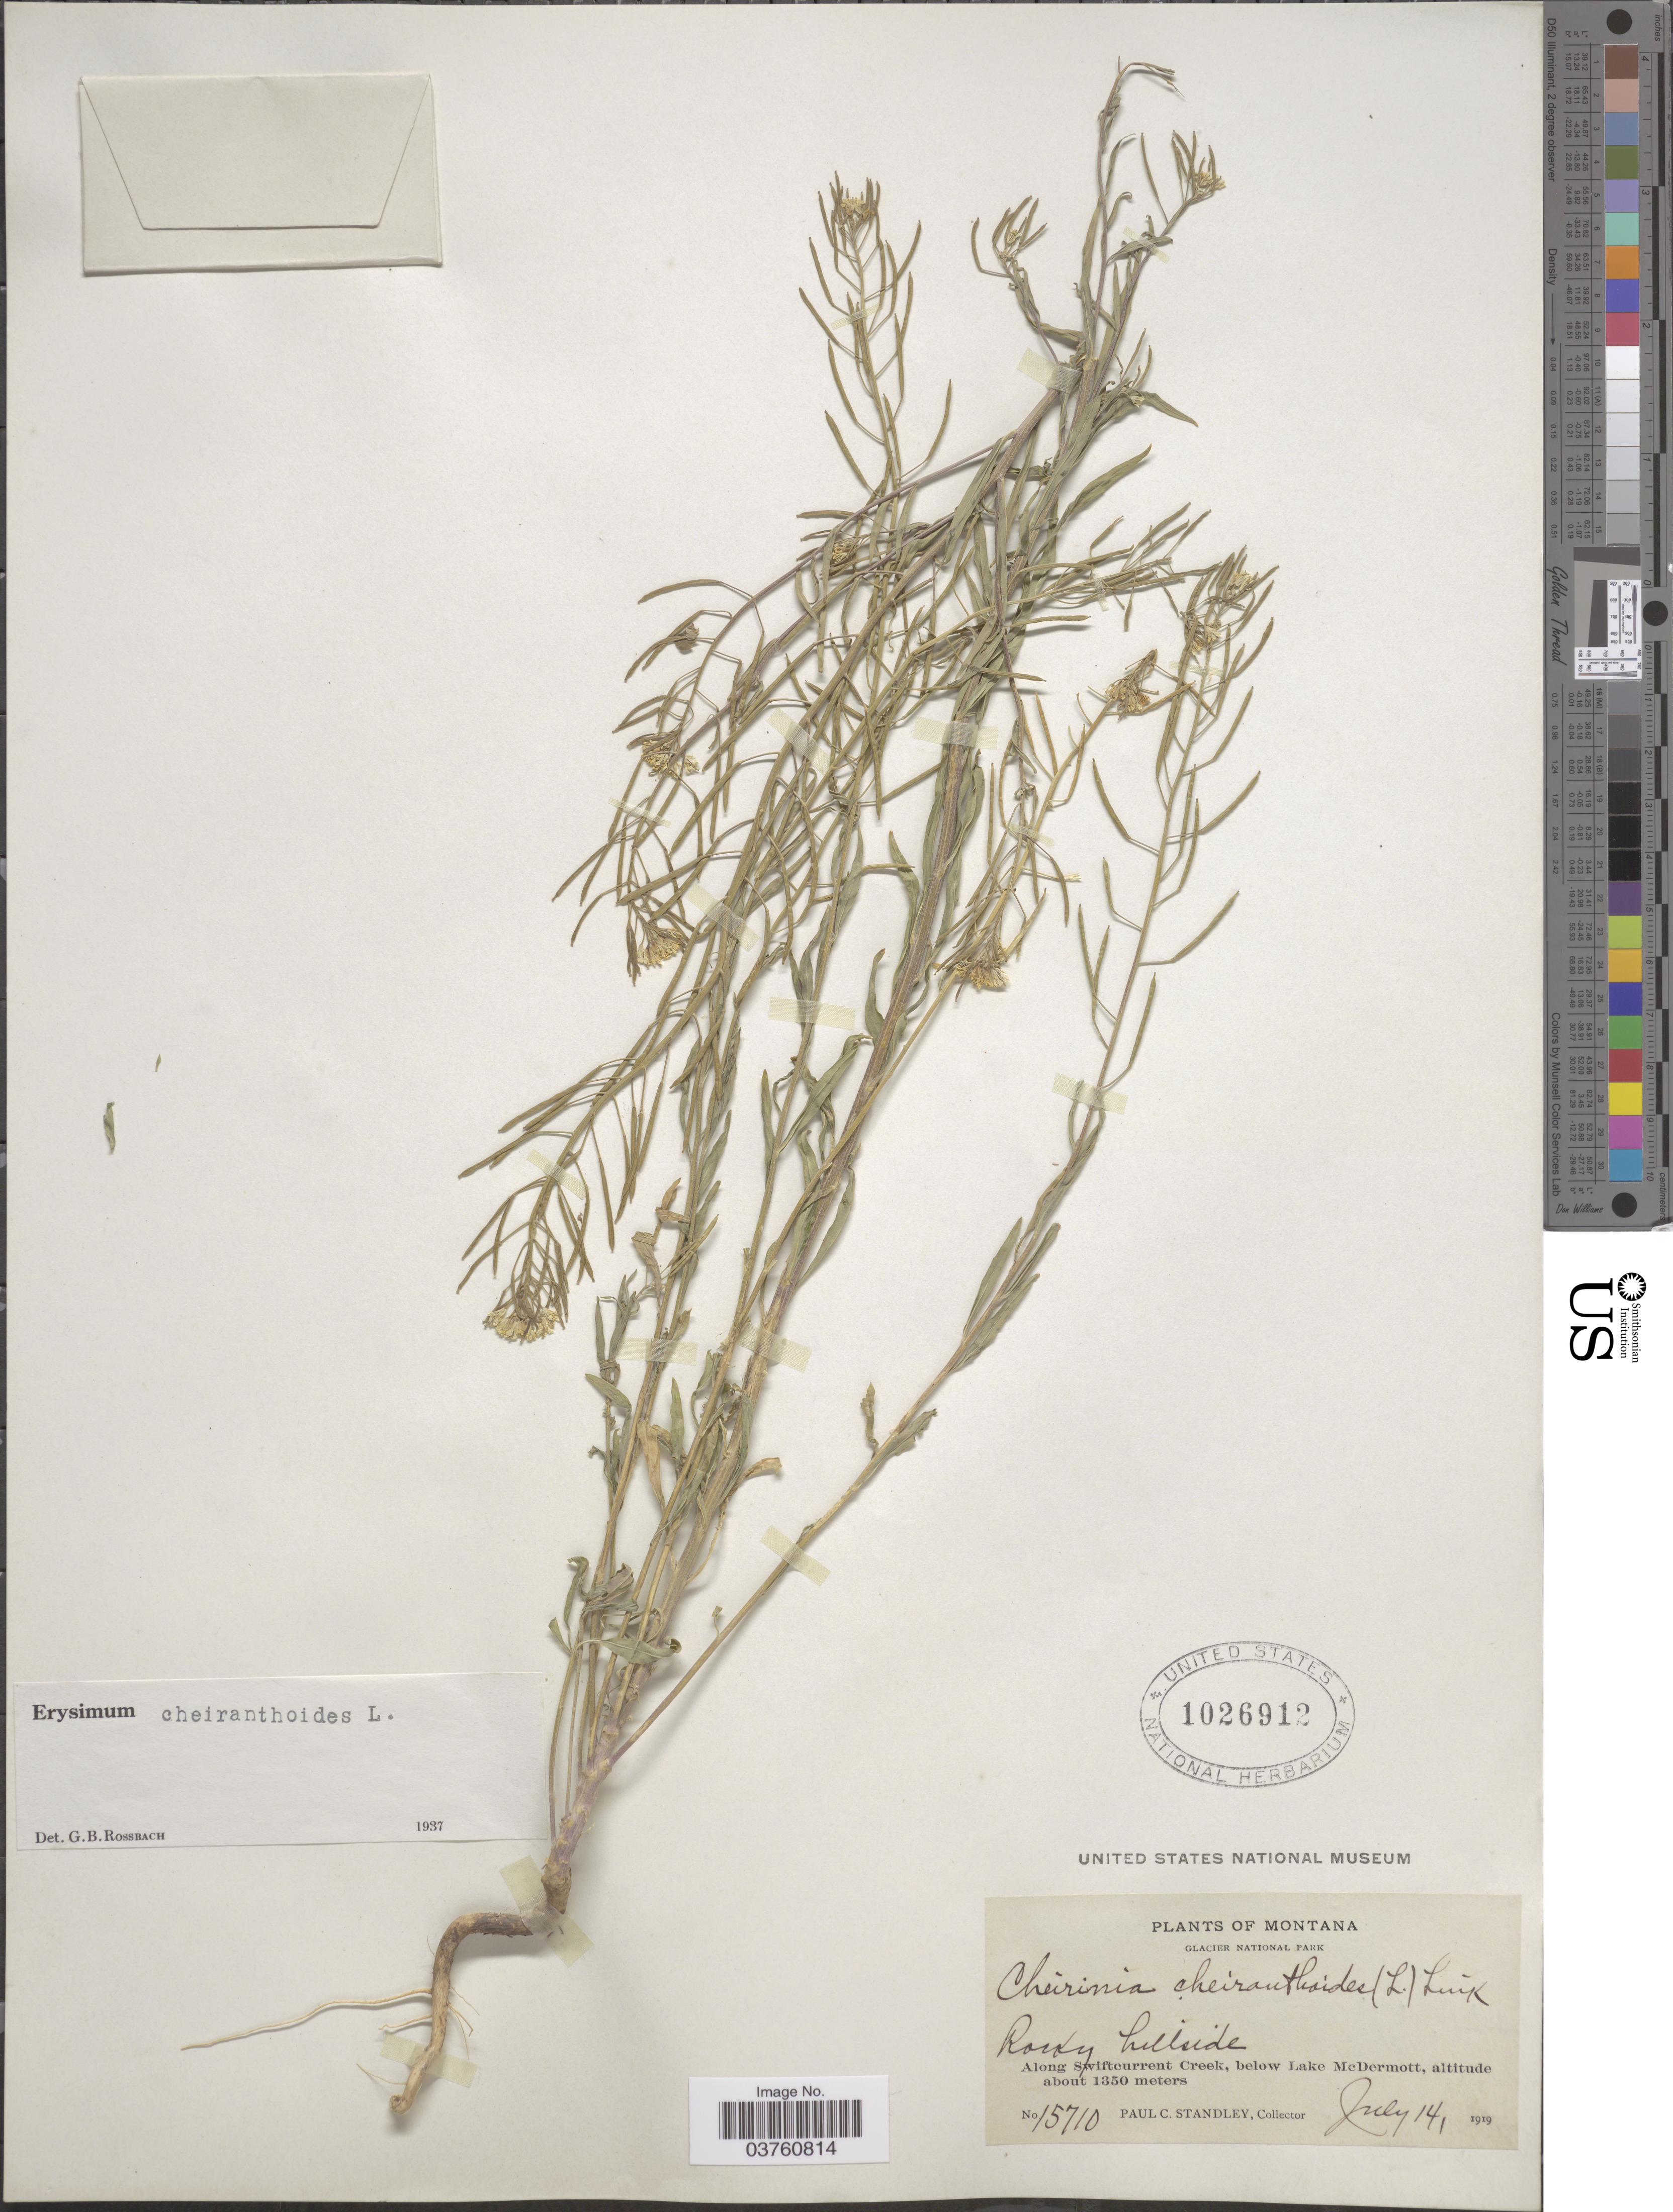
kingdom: Plantae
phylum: Tracheophyta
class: Magnoliopsida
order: Brassicales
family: Brassicaceae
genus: Erysimum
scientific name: Erysimum cheiranthoides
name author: L.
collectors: P. C. Standley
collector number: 15710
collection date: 1919-07-14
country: United States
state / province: Montana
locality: Glacier National Park. Rocky hillside. Along Swiftcurrent Creek, below Lake McDermott.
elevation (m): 1350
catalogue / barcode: US 1026912